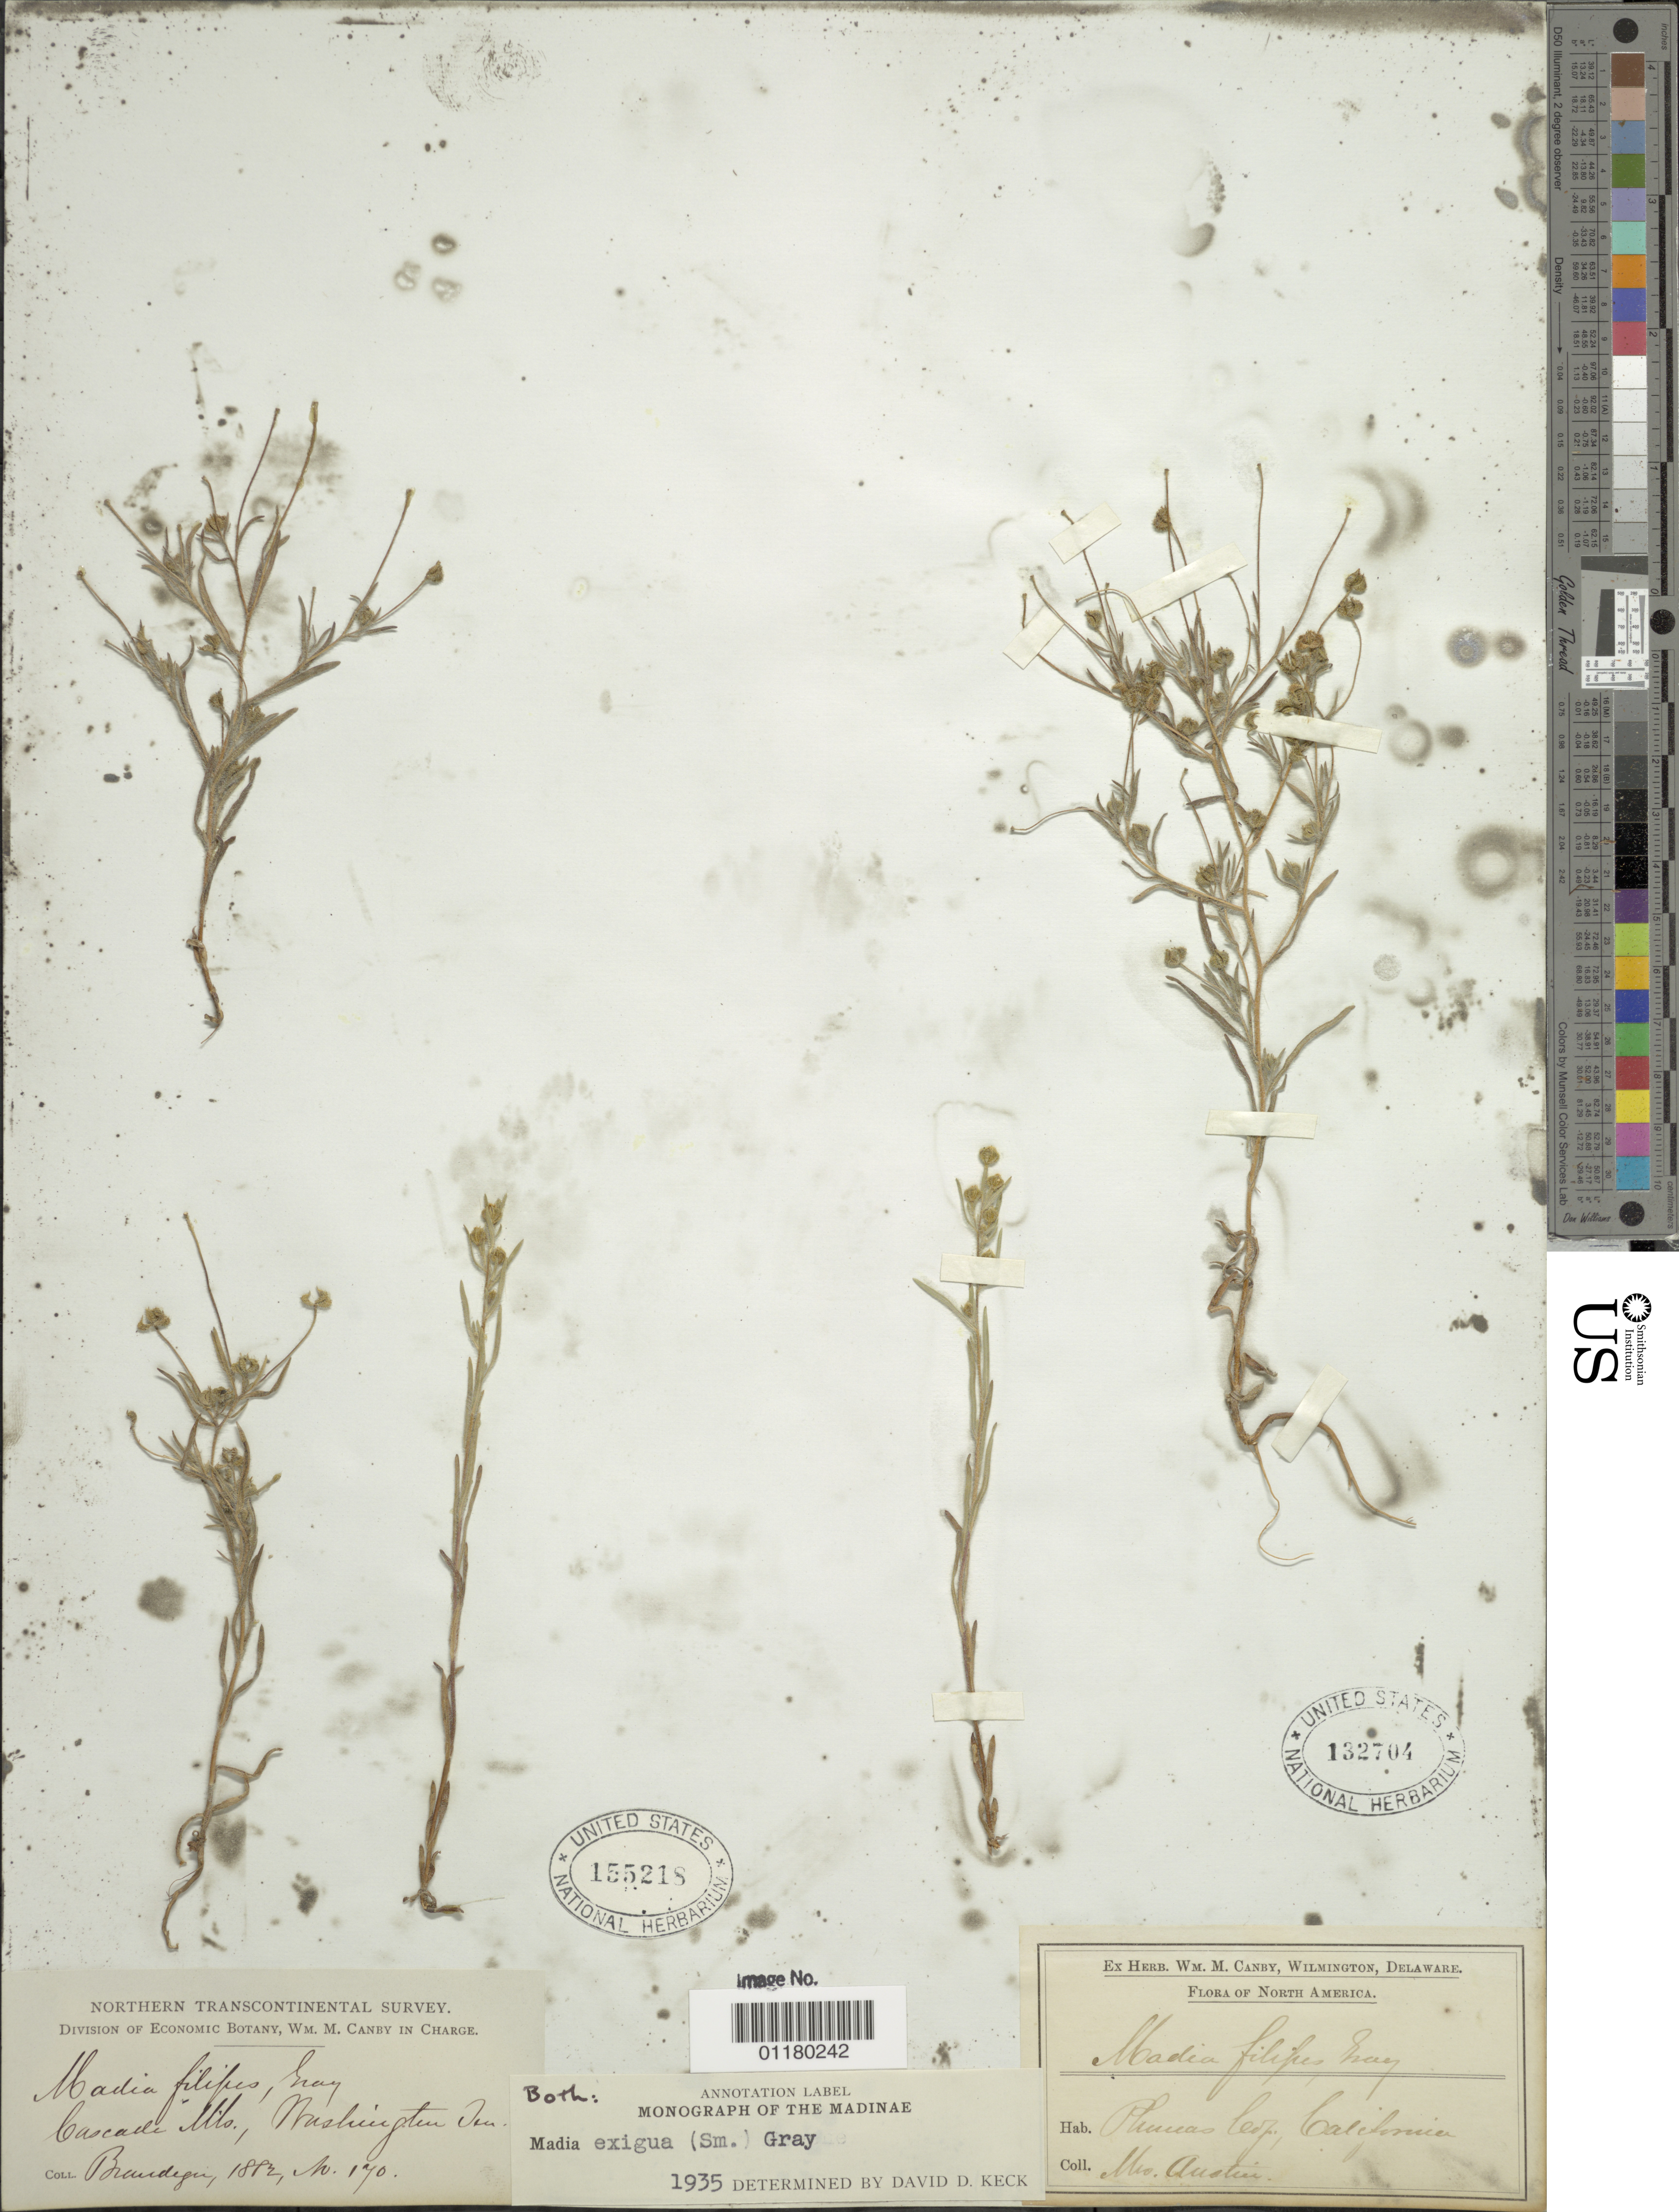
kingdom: Plantae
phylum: Tracheophyta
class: Magnoliopsida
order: Asterales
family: Asteraceae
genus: Madia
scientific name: Madia exigua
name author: (Sm.) A. Gray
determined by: Keck, David D.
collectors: -- Brandegee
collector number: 170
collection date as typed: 1882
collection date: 1882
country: United States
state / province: Washington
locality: Cascade Mts.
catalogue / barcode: US 155218